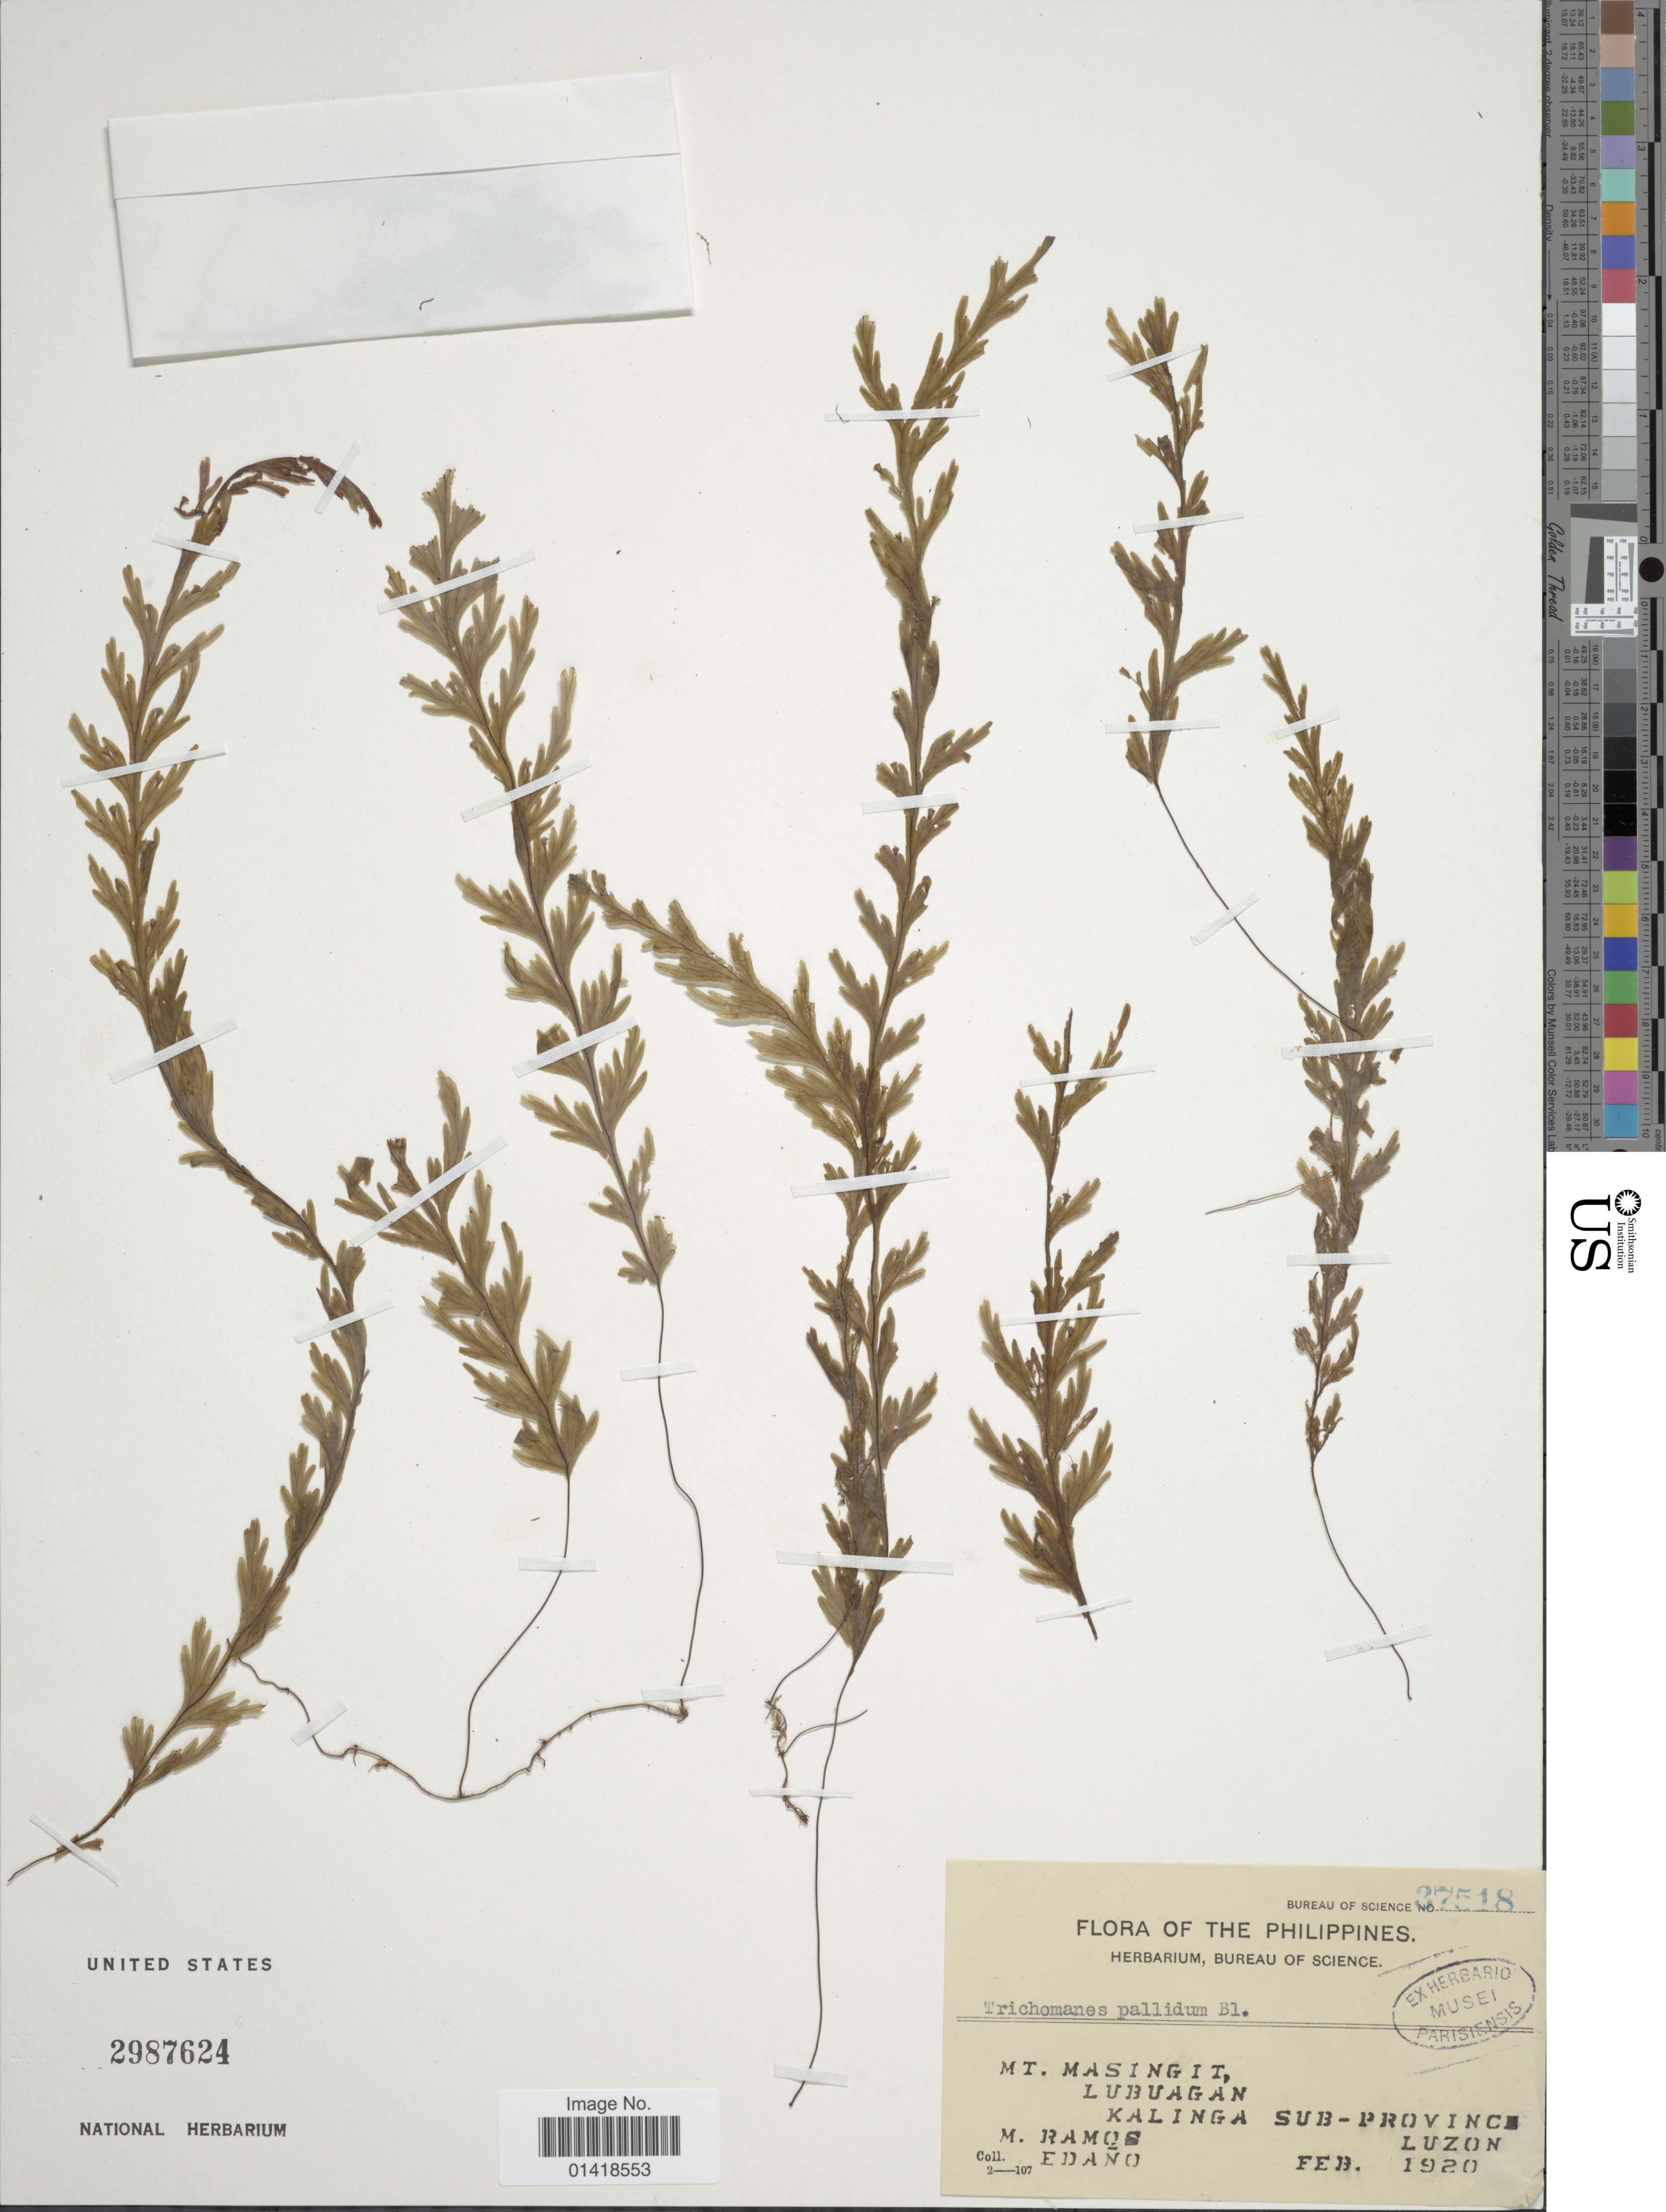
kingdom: Plantae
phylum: Tracheophyta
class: Polypodiopsida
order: Hymenophyllales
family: Hymenophyllaceae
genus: Hymenophyllum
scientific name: Hymenophyllum pallidum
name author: (Blume) Ebihara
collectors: M. Ramos & -. Edano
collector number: Bureau of Science 27518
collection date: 1920-02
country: Philippines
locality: The Philippines. Mt. Masingit, Lubuagan. Kalinga Sub-province, Luzon.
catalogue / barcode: US 2987624